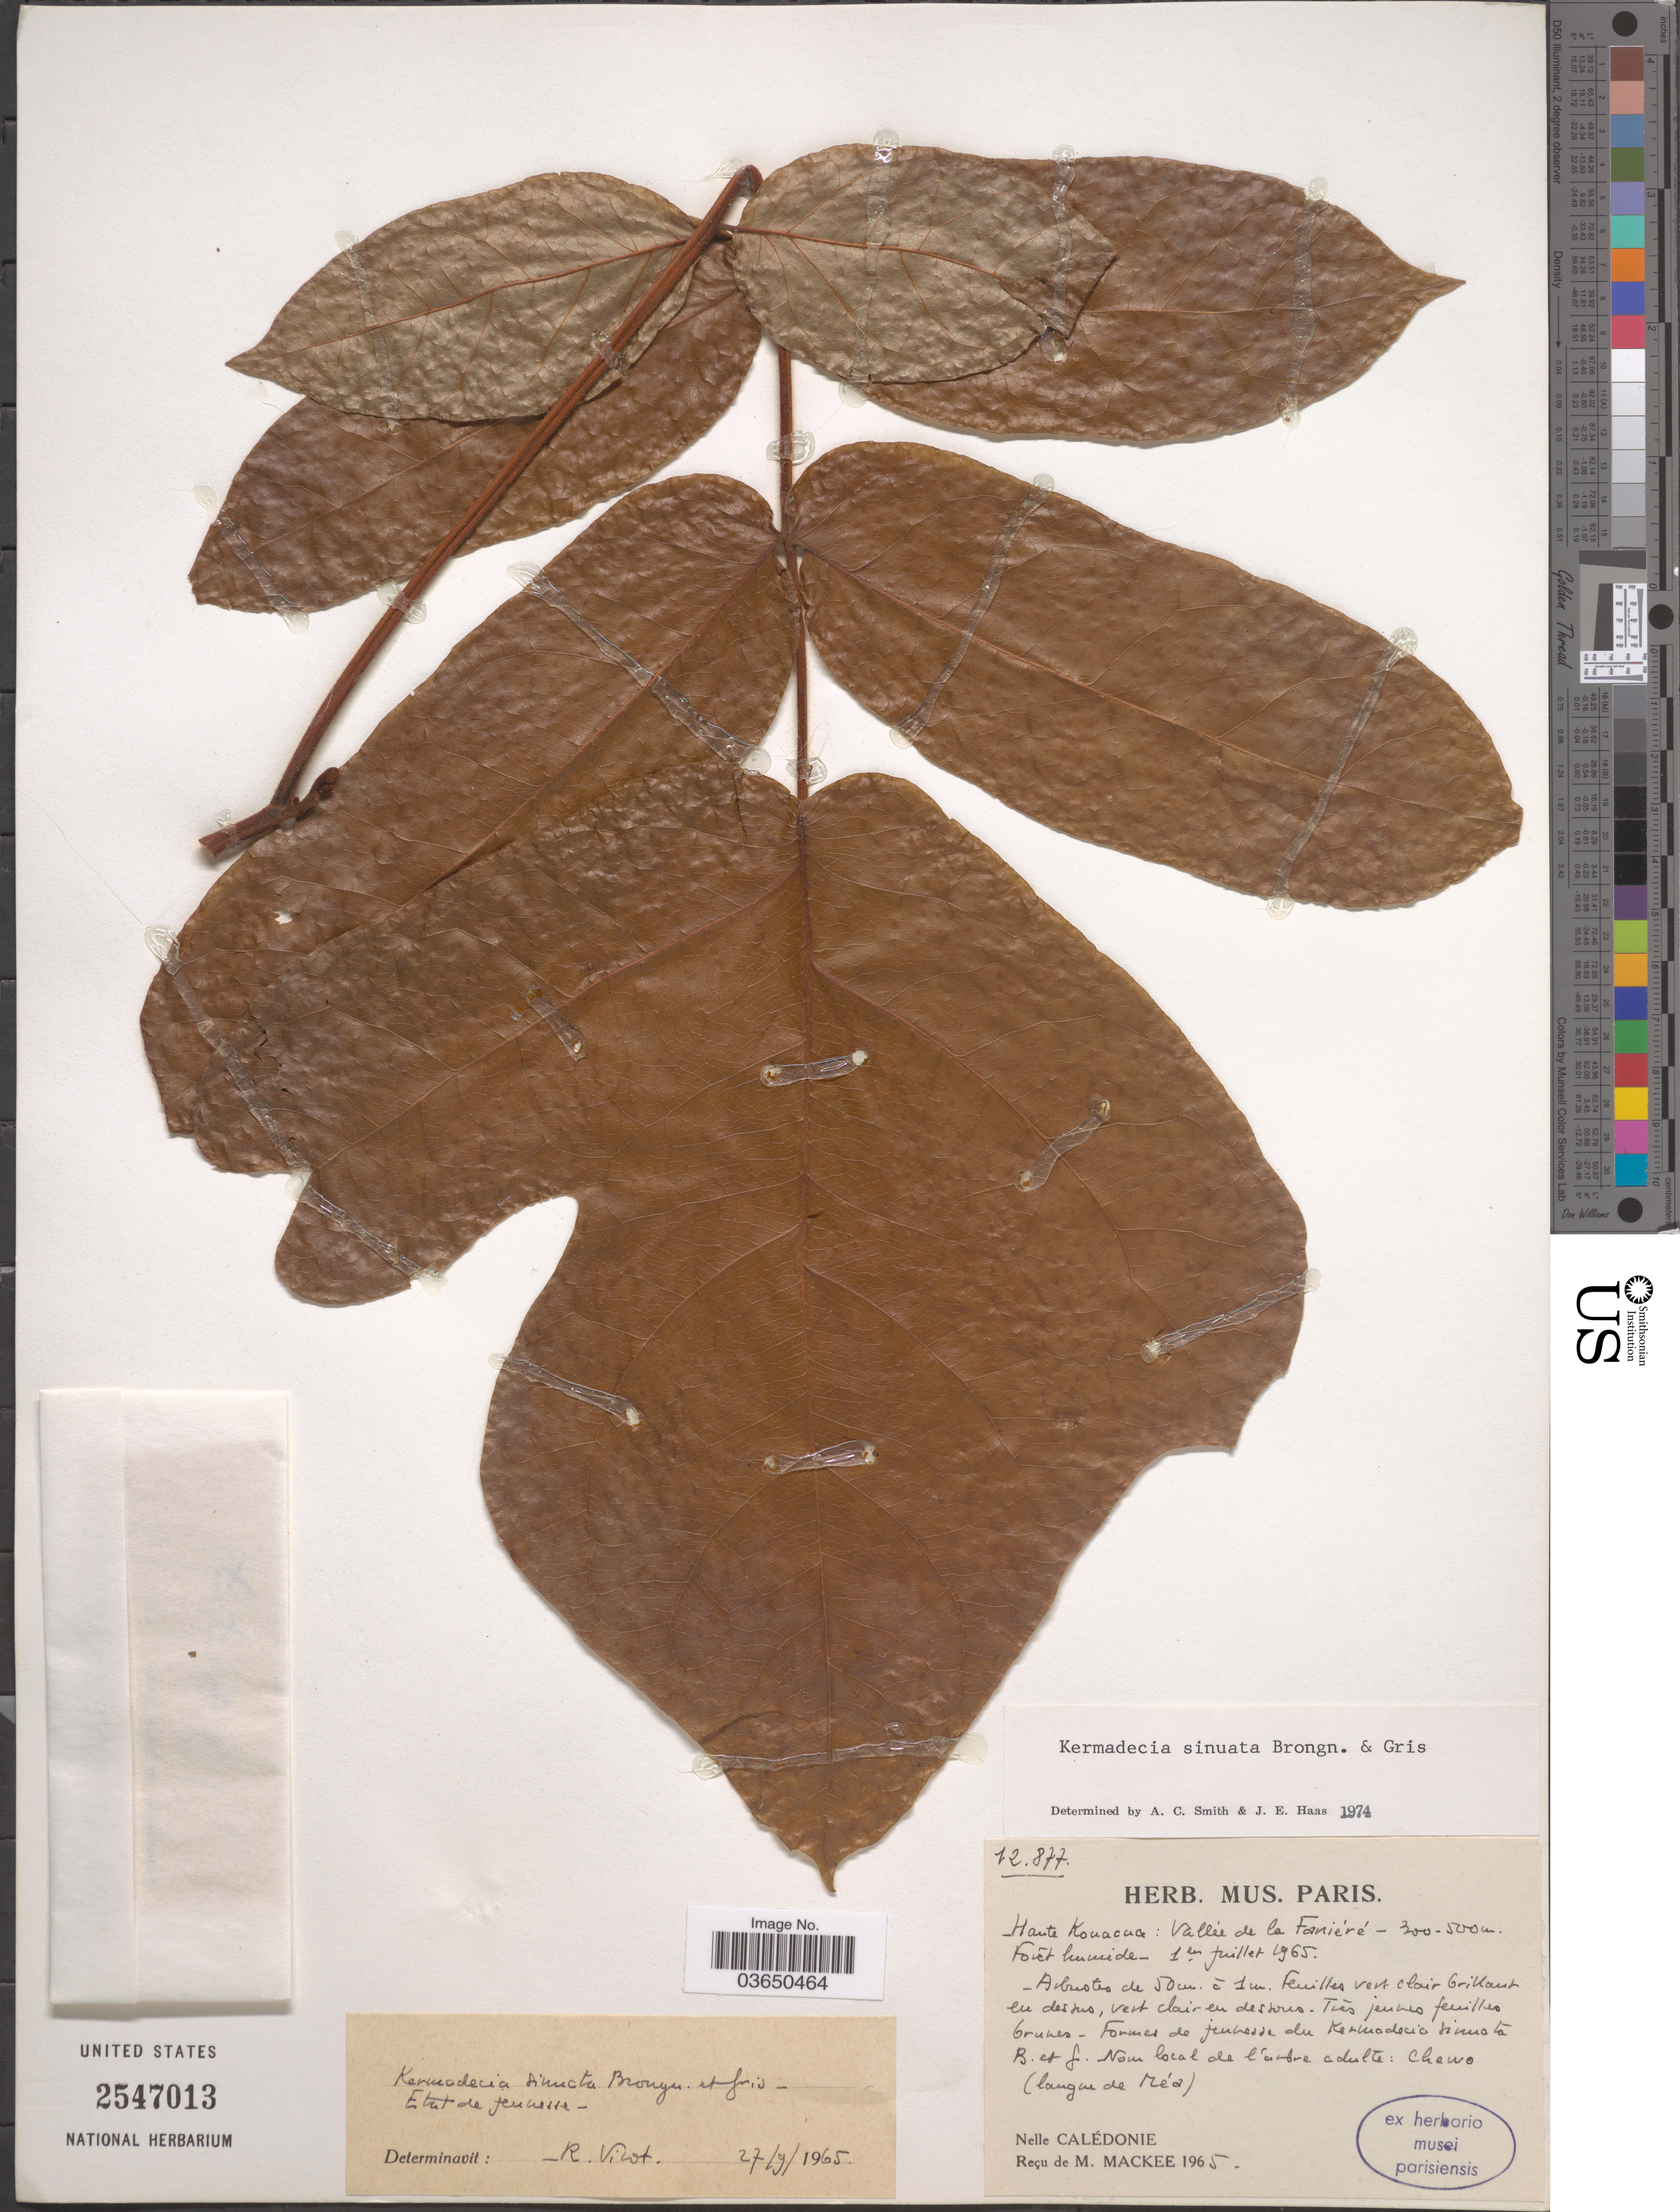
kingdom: Plantae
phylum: Tracheophyta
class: Magnoliopsida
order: Proteales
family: Proteaceae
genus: Kermadecia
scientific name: Kermadecia sinuata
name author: Brongn. & Gris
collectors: M. Mackee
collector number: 12877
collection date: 1965-07-01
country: New Caledonia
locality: Haute Konaona: Vallée de la Faniéré. [interpreted] Nelle Calédonie.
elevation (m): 300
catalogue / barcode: US 2547013